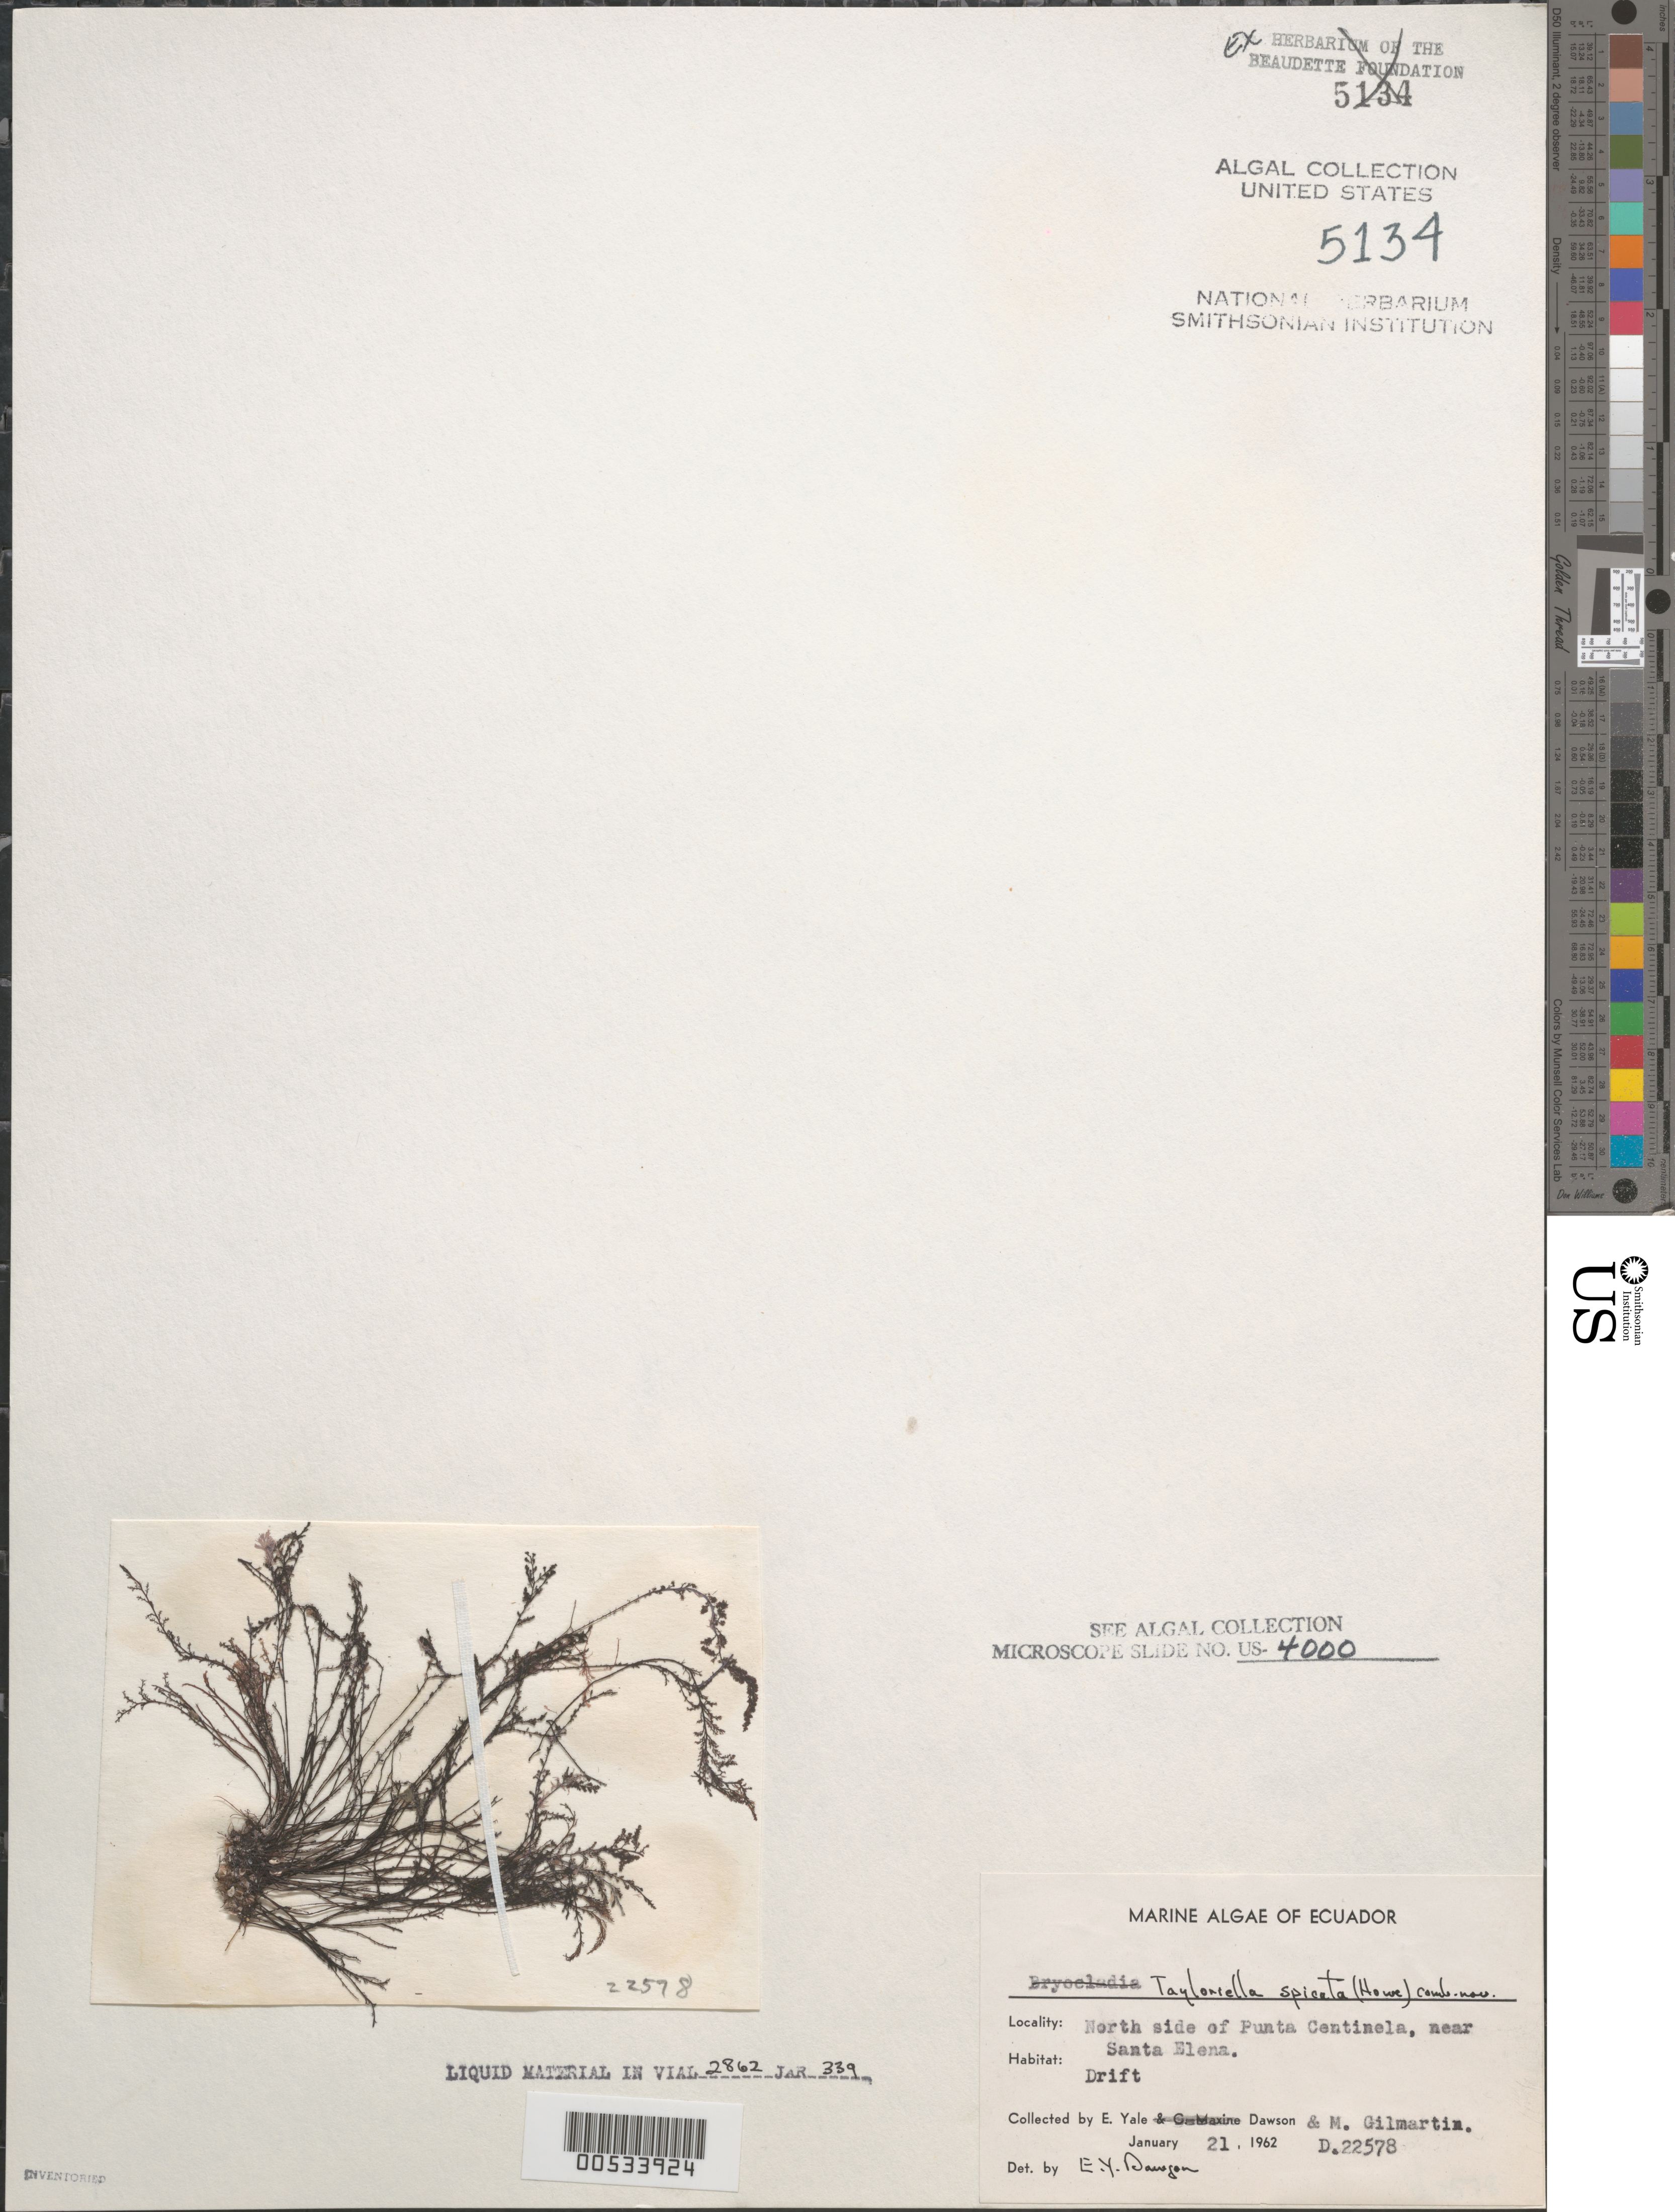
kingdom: Plantae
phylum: Rhodophyta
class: Florideophyceae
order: Ceramiales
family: Rhodomelaceae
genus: Tayloriella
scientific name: Tayloriella spicata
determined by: Dawson, E. Y.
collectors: E. Y. Dawson & M. Gilmartin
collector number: EYD 22578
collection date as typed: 21 Jan 1962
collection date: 1962-01-21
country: Ecuador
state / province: Guayas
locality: Punta Centinela, near Santa Elena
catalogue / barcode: US 5134